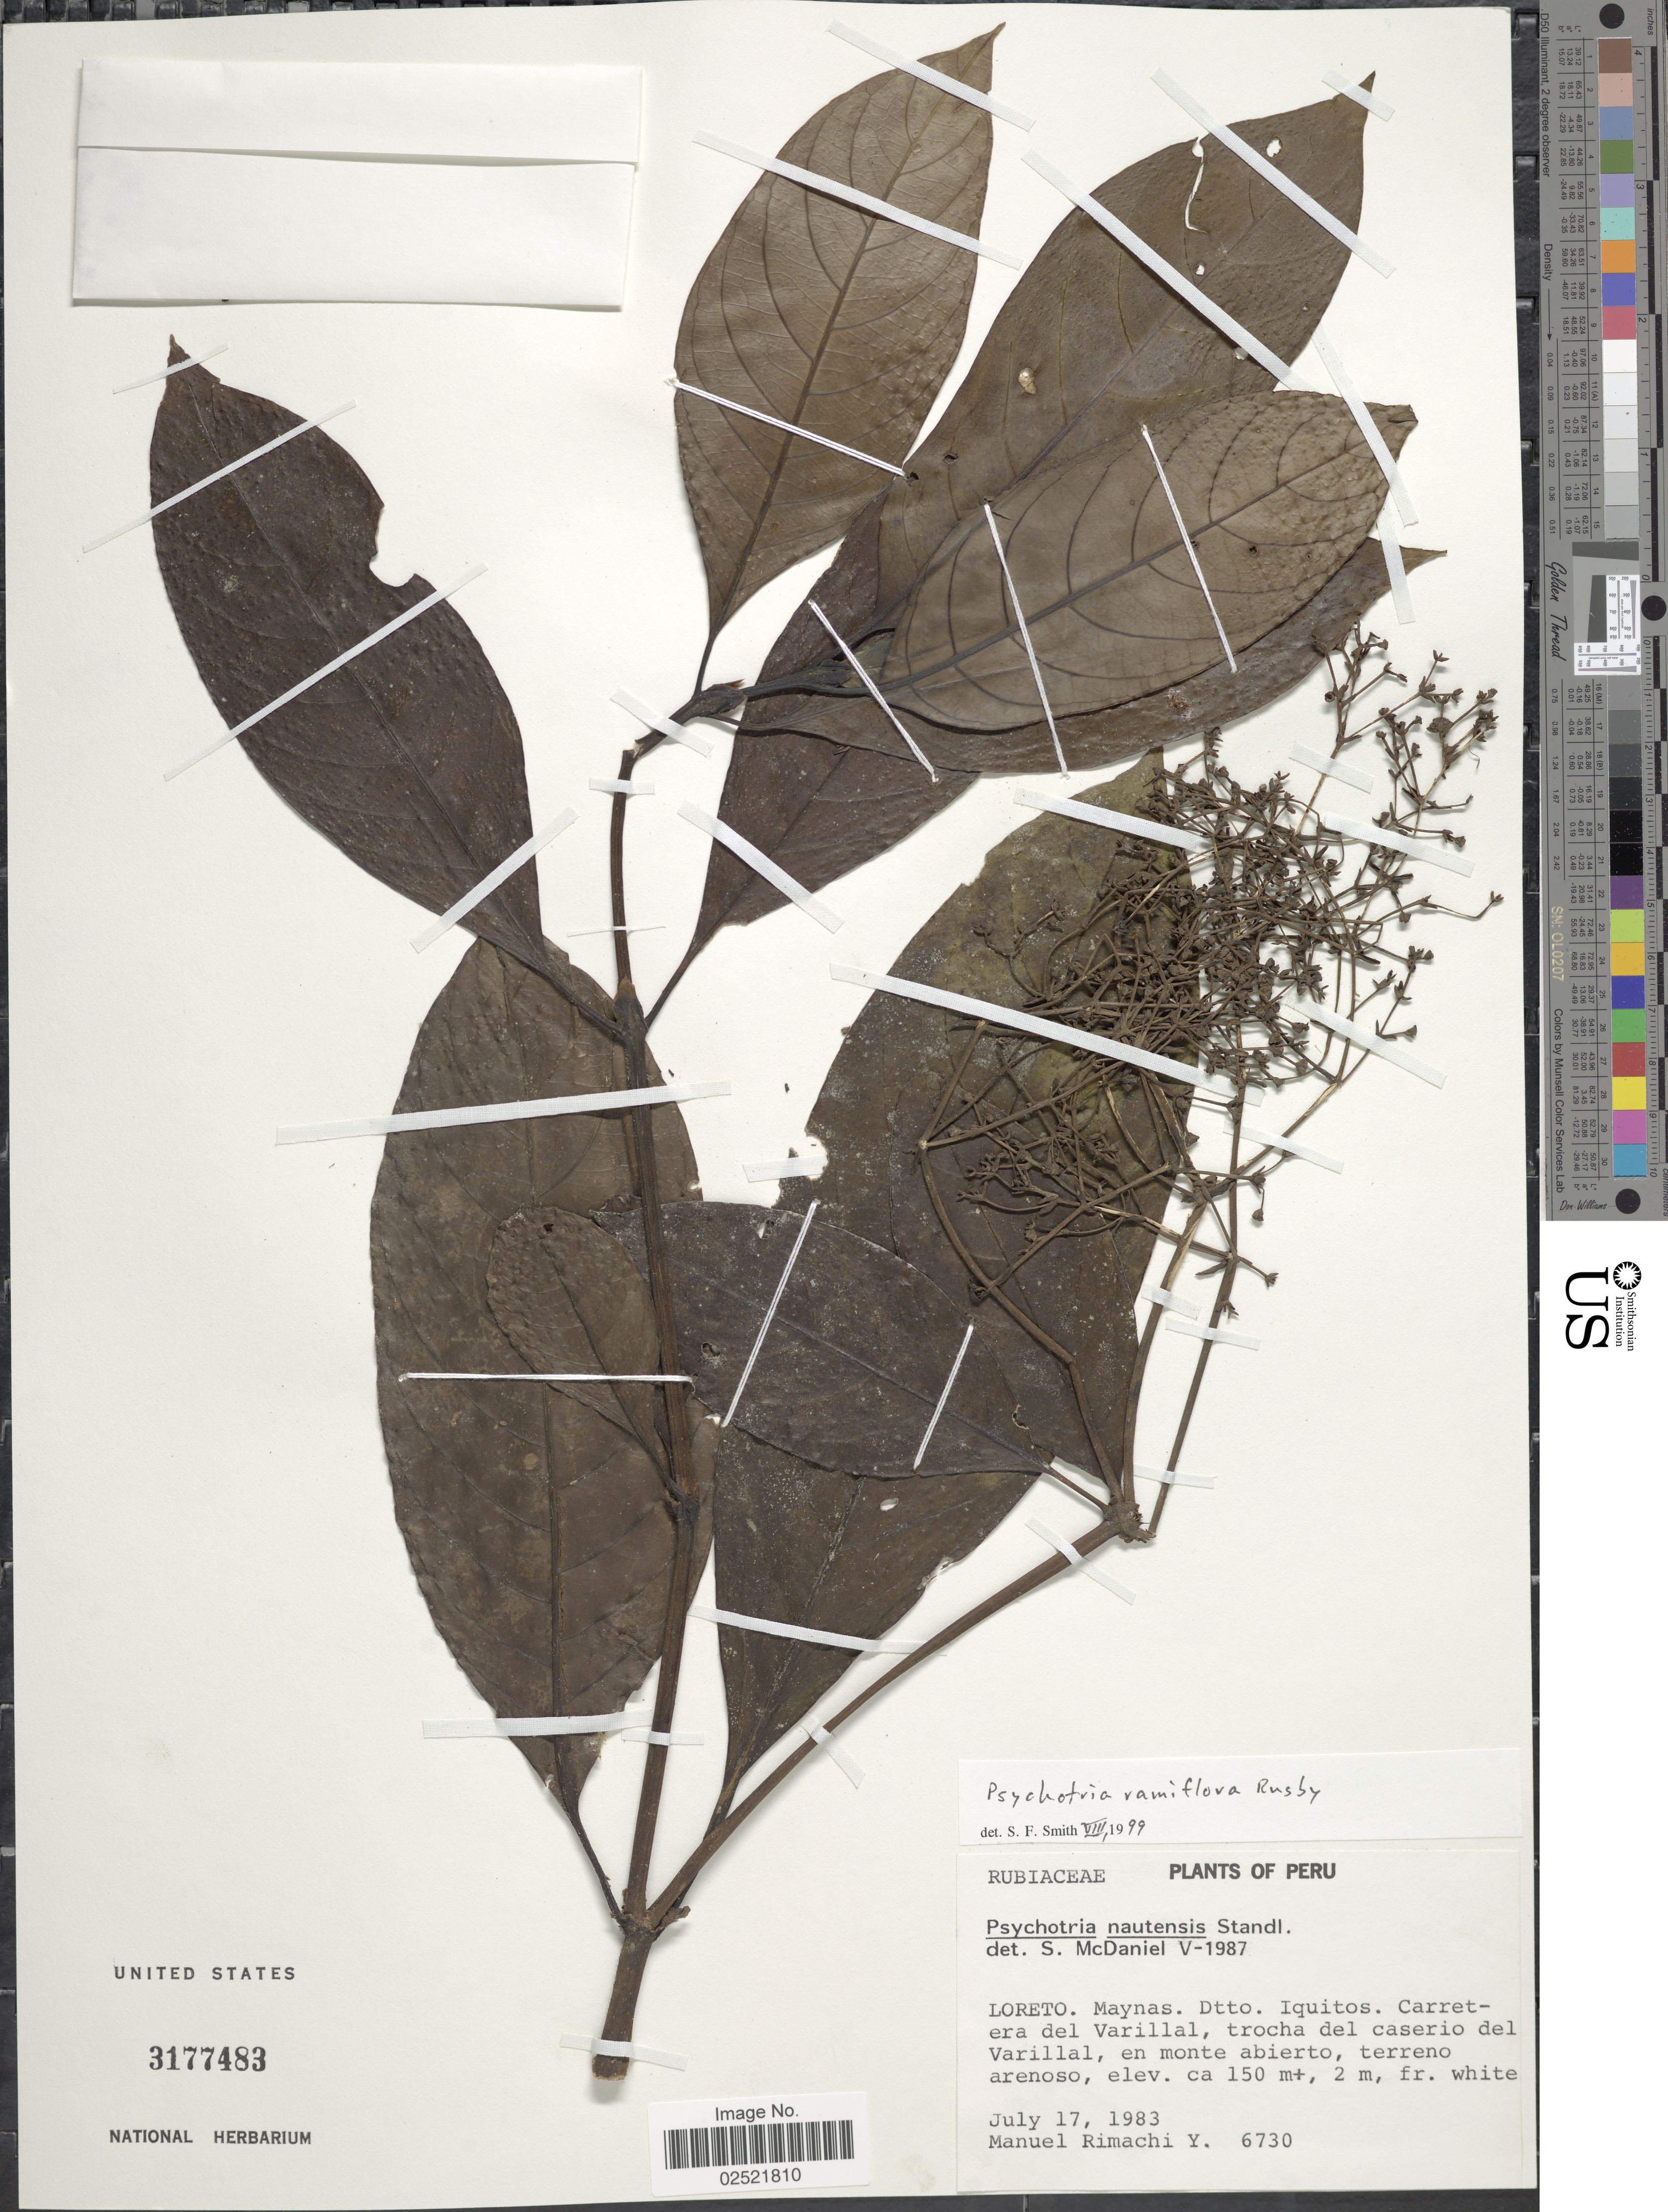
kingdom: Plantae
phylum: Tracheophyta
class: Magnoliopsida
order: Gentianales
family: Rubiaceae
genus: Psychotria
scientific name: Psychotria ramiflora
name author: Rusby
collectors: M. Rimachi Y.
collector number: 6730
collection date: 1983-07-17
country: Peru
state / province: Loreto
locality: Maynas, Dtto. Iquitos, carretera del Varillal, trocha del caserio del Varillal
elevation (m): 150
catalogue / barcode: US 3177483